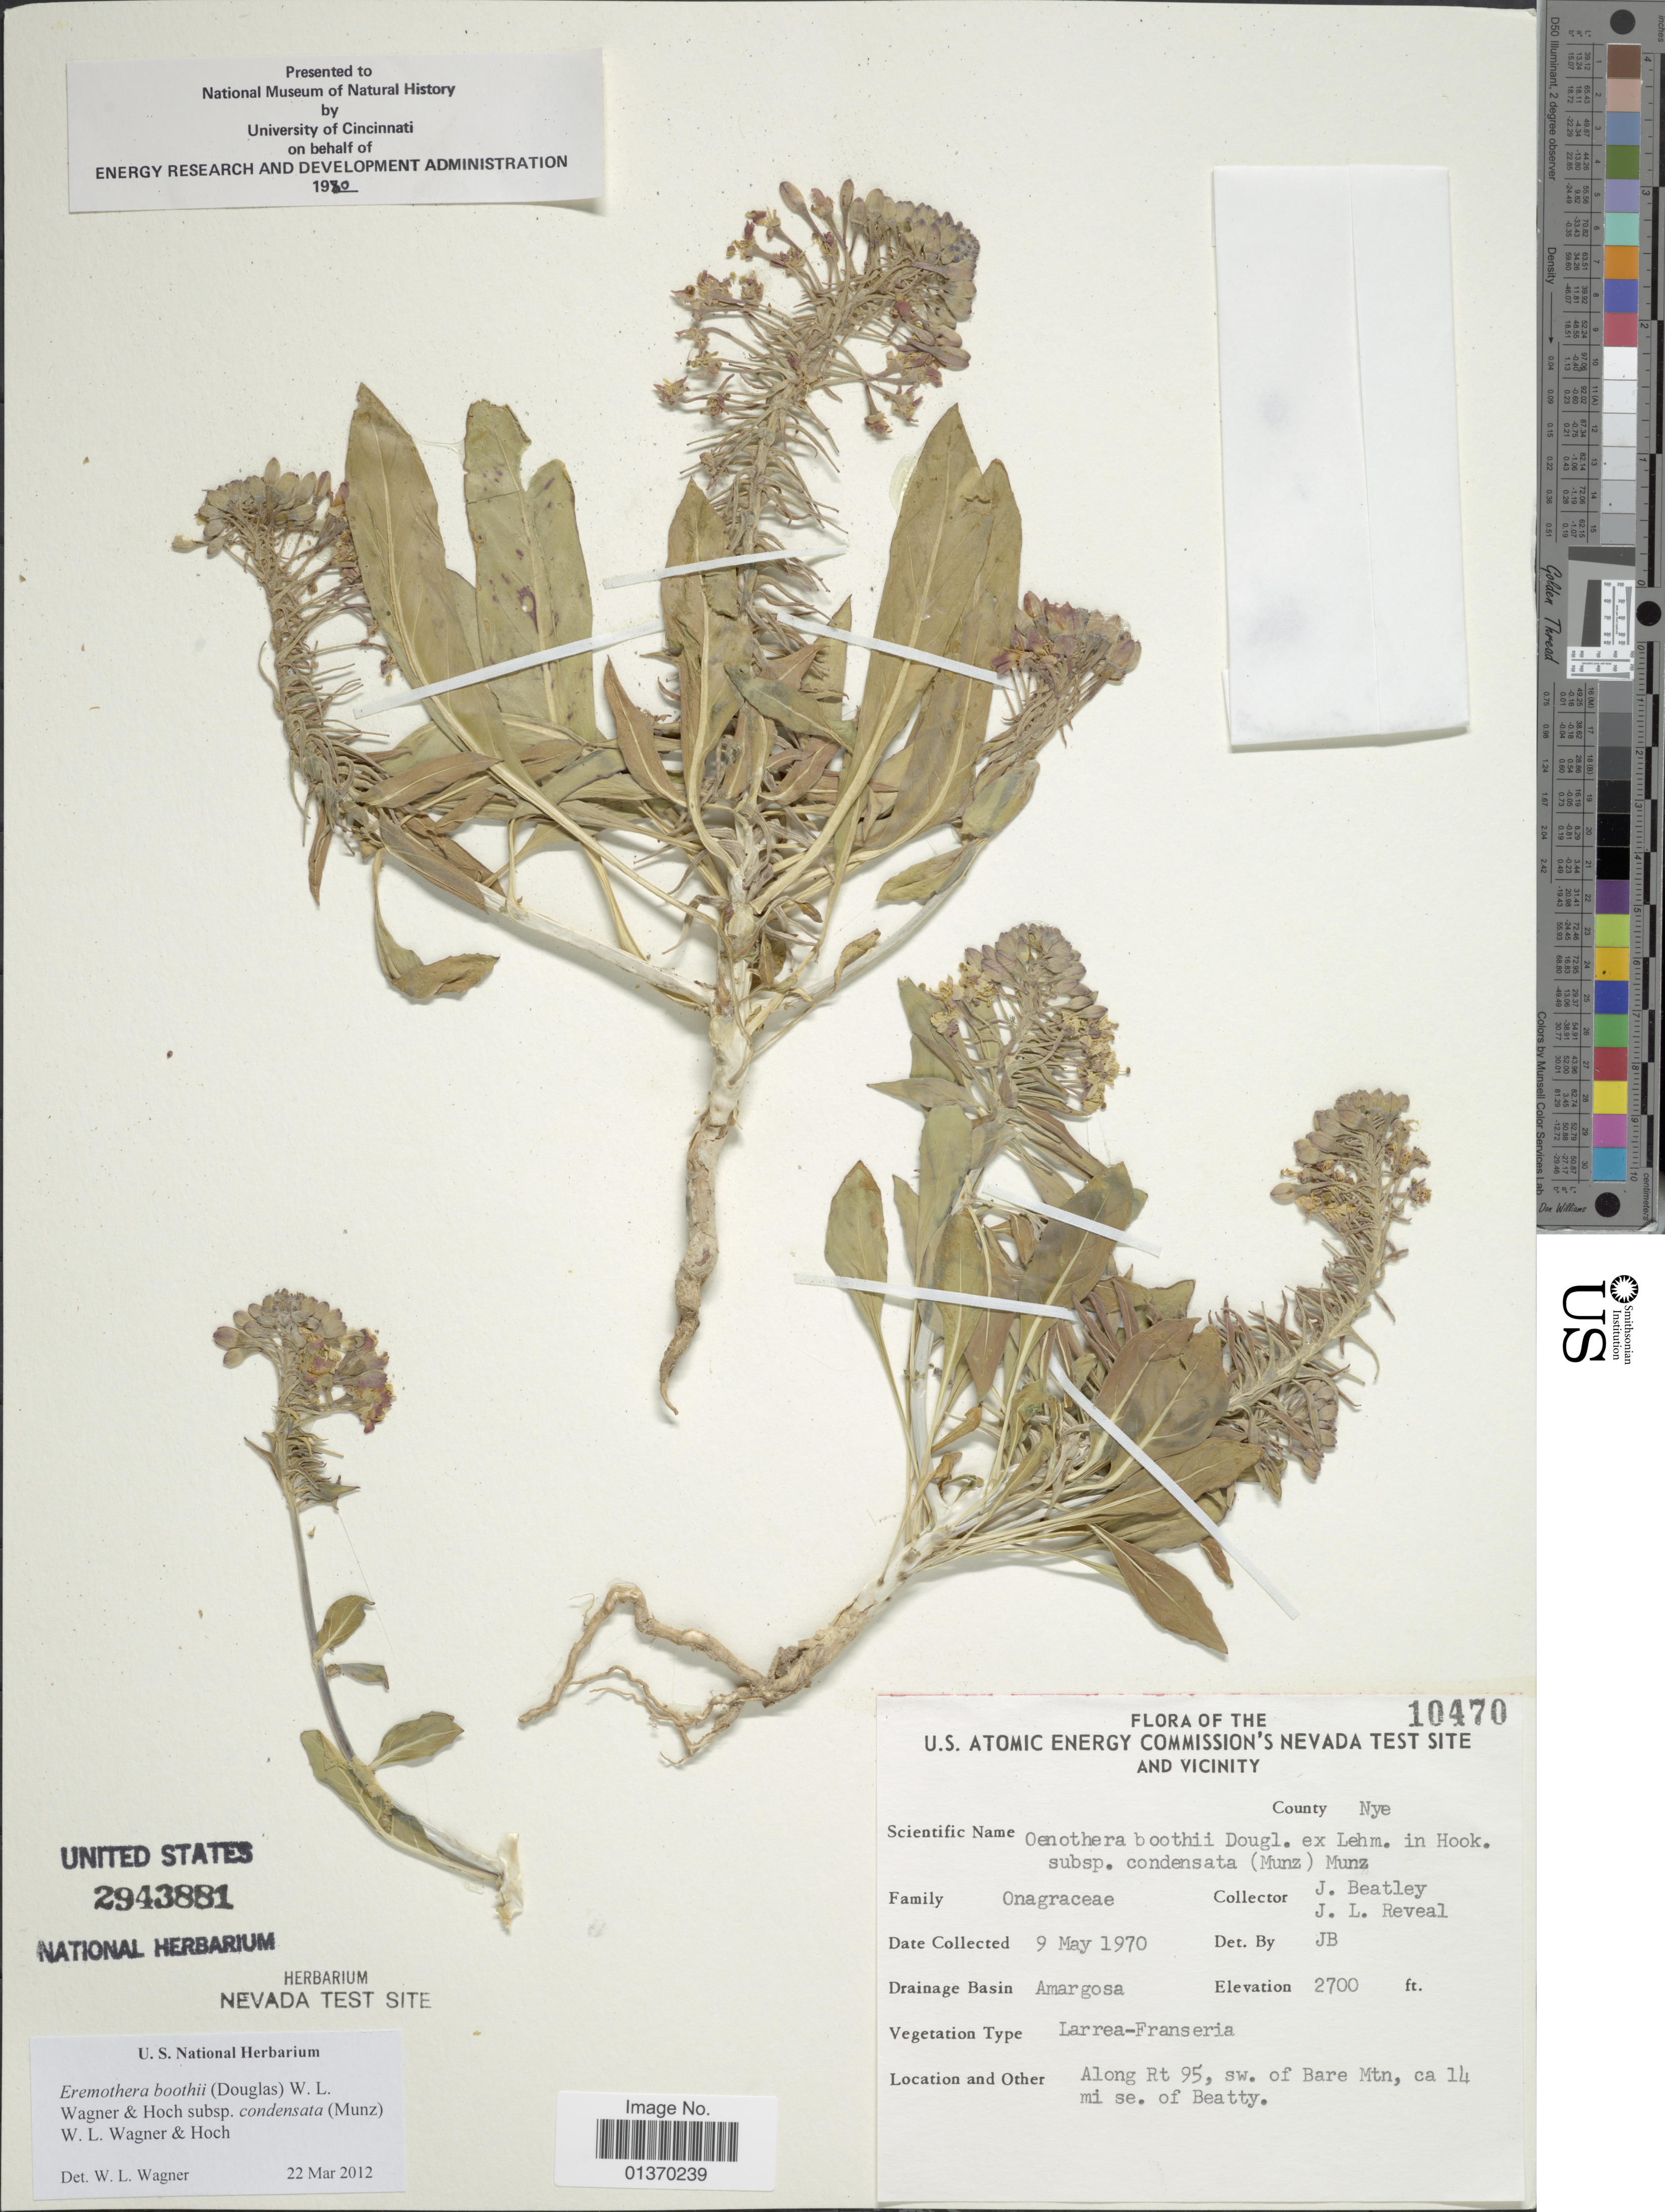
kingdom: Plantae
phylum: Tracheophyta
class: Magnoliopsida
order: Myrtales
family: Onagraceae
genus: Eremothera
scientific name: Eremothera boothii subsp. condensata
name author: (Munz) W.L. Wagner & Hoch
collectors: J. C. Beatley & J. L. Reveal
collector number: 10470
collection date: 1970-05-09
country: United States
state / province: Nevada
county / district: Nye Co.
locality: U. S. Atomic Energy Commission's Nevada Test Site and Vicinity, Along Rt 95, sw. of Bare Mtn, ca 14 mi se. of Beatty.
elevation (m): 823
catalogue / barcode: US 2943881